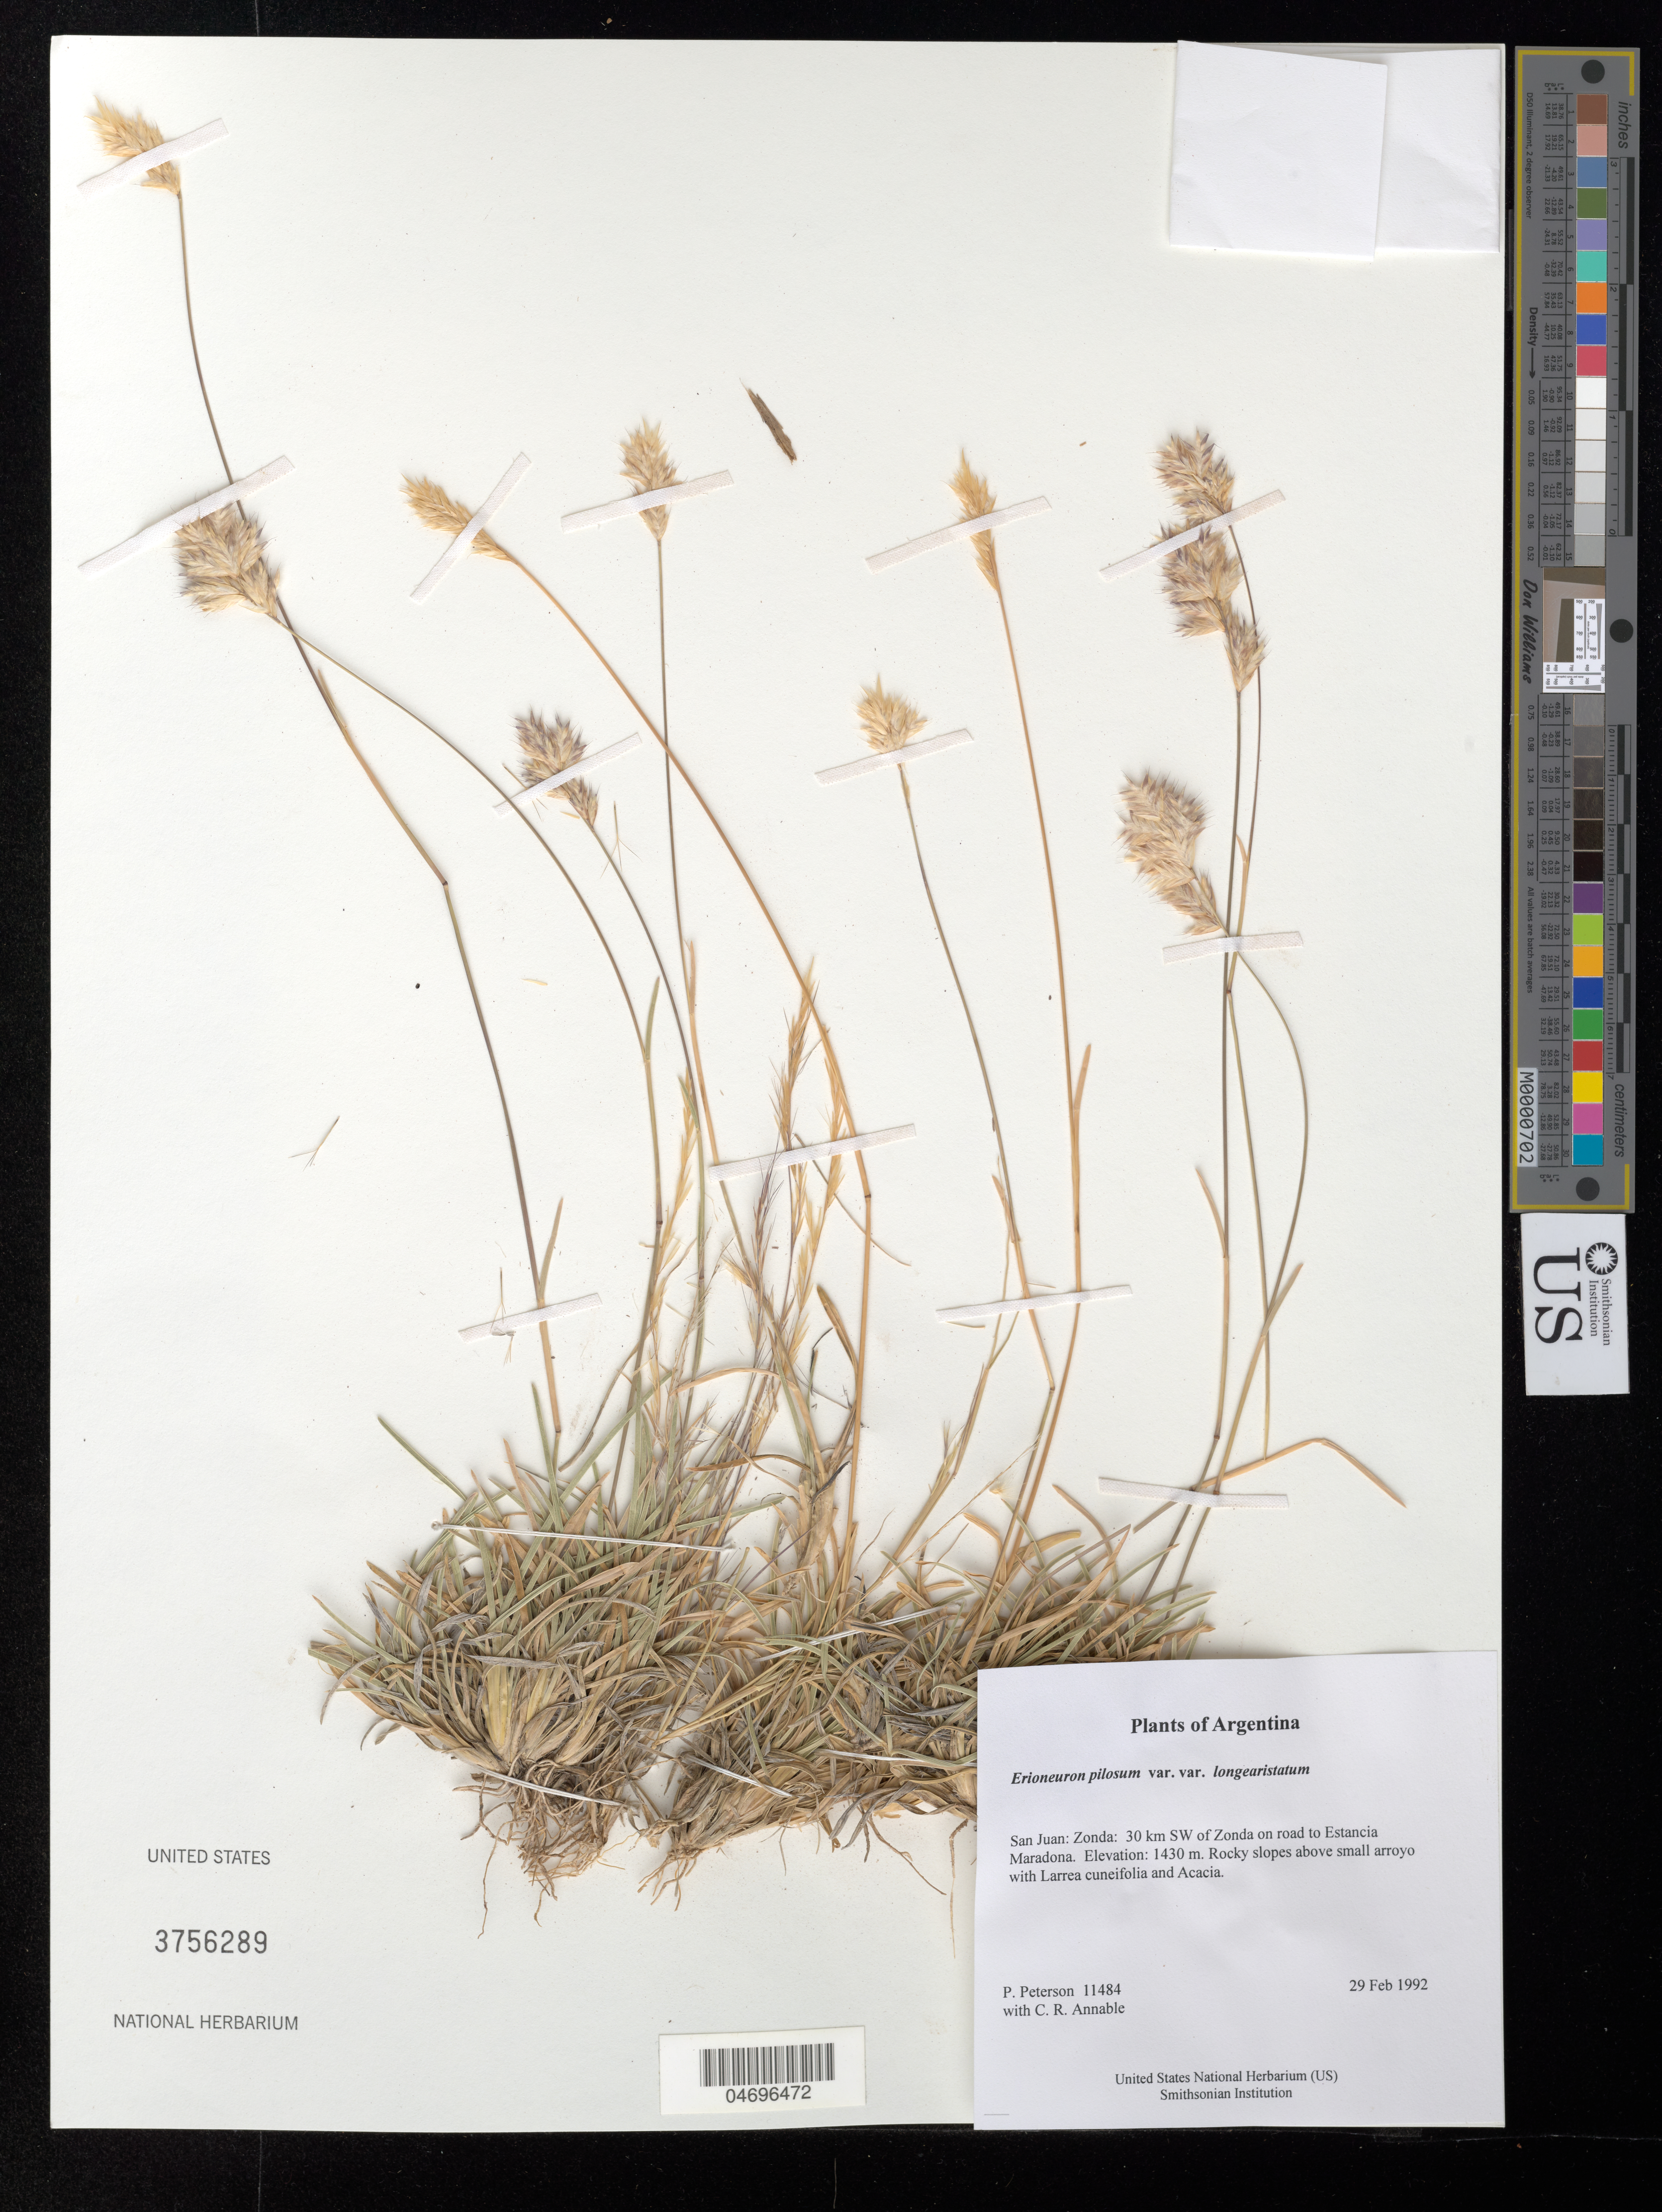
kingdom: Plantae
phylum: Tracheophyta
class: Liliopsida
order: Poales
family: Poaceae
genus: Erioneuron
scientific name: Erioneuron pilosum var. longearistatum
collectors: P. M. Peterson & C. R. Annable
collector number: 11484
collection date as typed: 29 Feb 1992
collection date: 1992-02-29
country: Argentina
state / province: San Juan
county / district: Zonda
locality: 30 km SW of Zonda on road to Estancia Maradona.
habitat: Rocky slopes above small arroyo with Larrea cuneifolia and Acacia.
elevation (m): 1430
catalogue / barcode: US 3756289